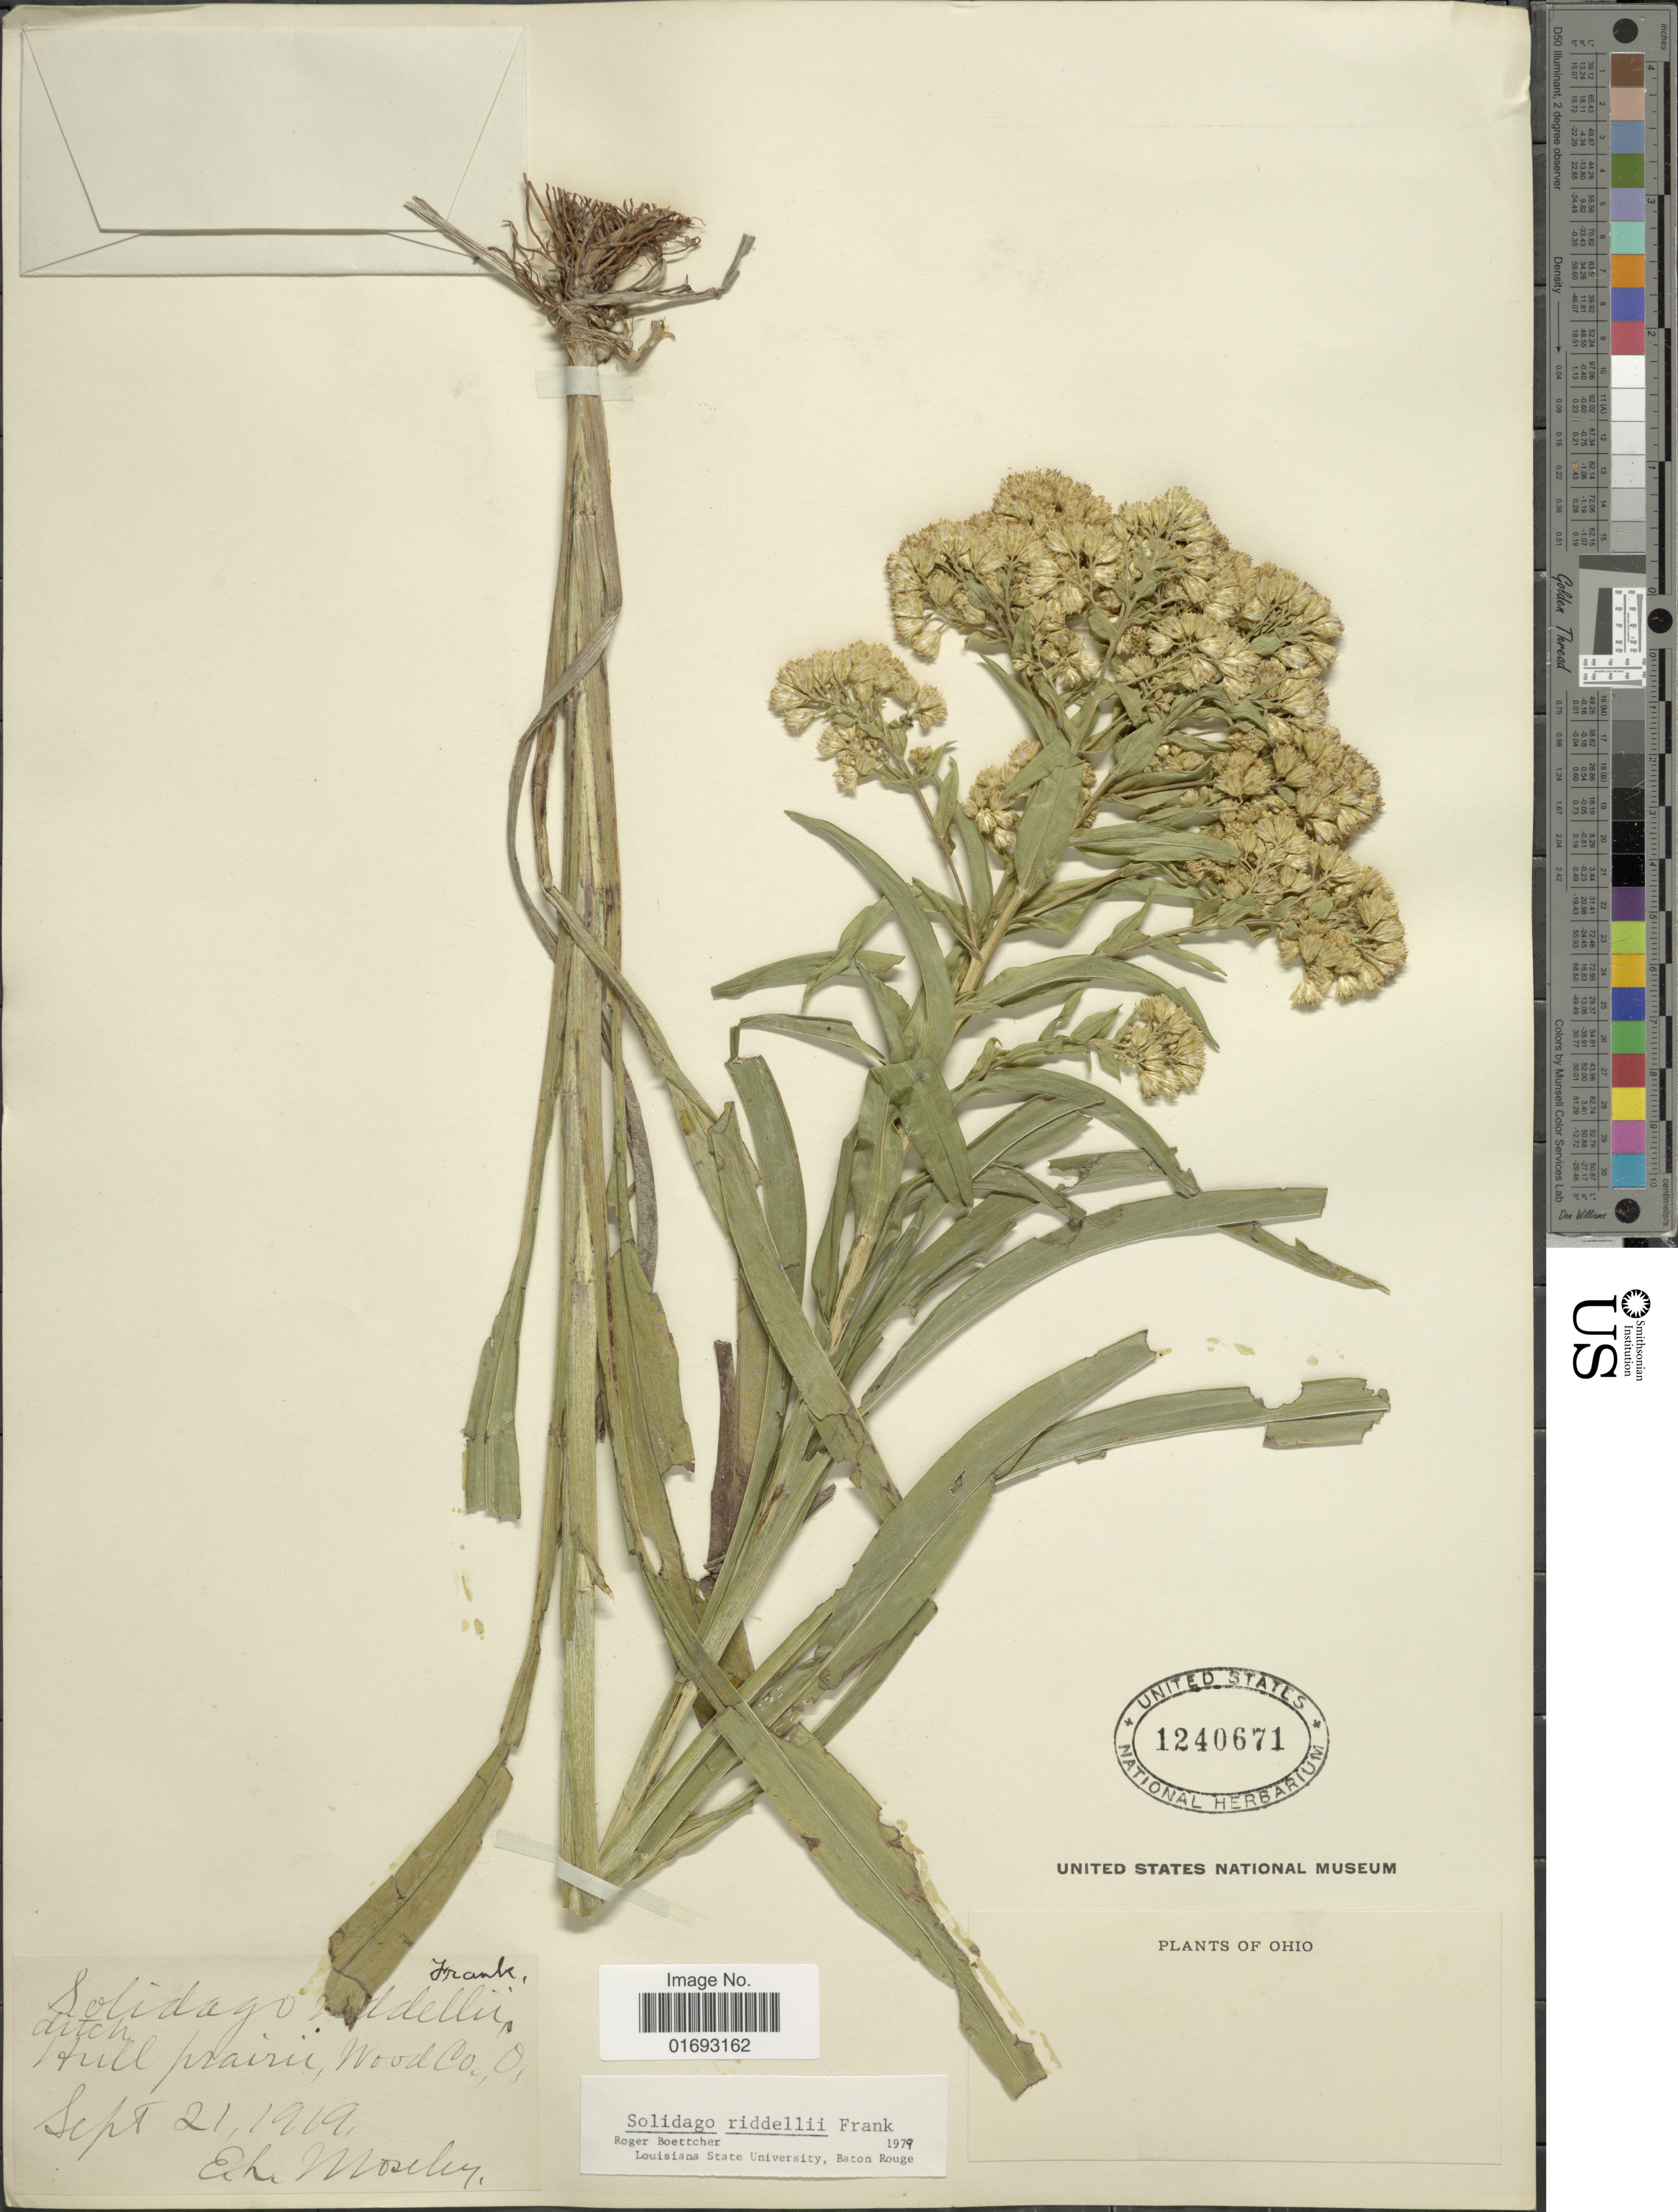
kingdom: Plantae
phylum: Tracheophyta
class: Magnoliopsida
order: Asterales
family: Asteraceae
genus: Oligoneuron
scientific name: Oligoneuron riddellii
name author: (Frank) Rydb.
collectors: E. Moseley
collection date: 1919-09-21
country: United States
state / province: Ohio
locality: Full prairie, Wood Co.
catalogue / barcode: US 1240671